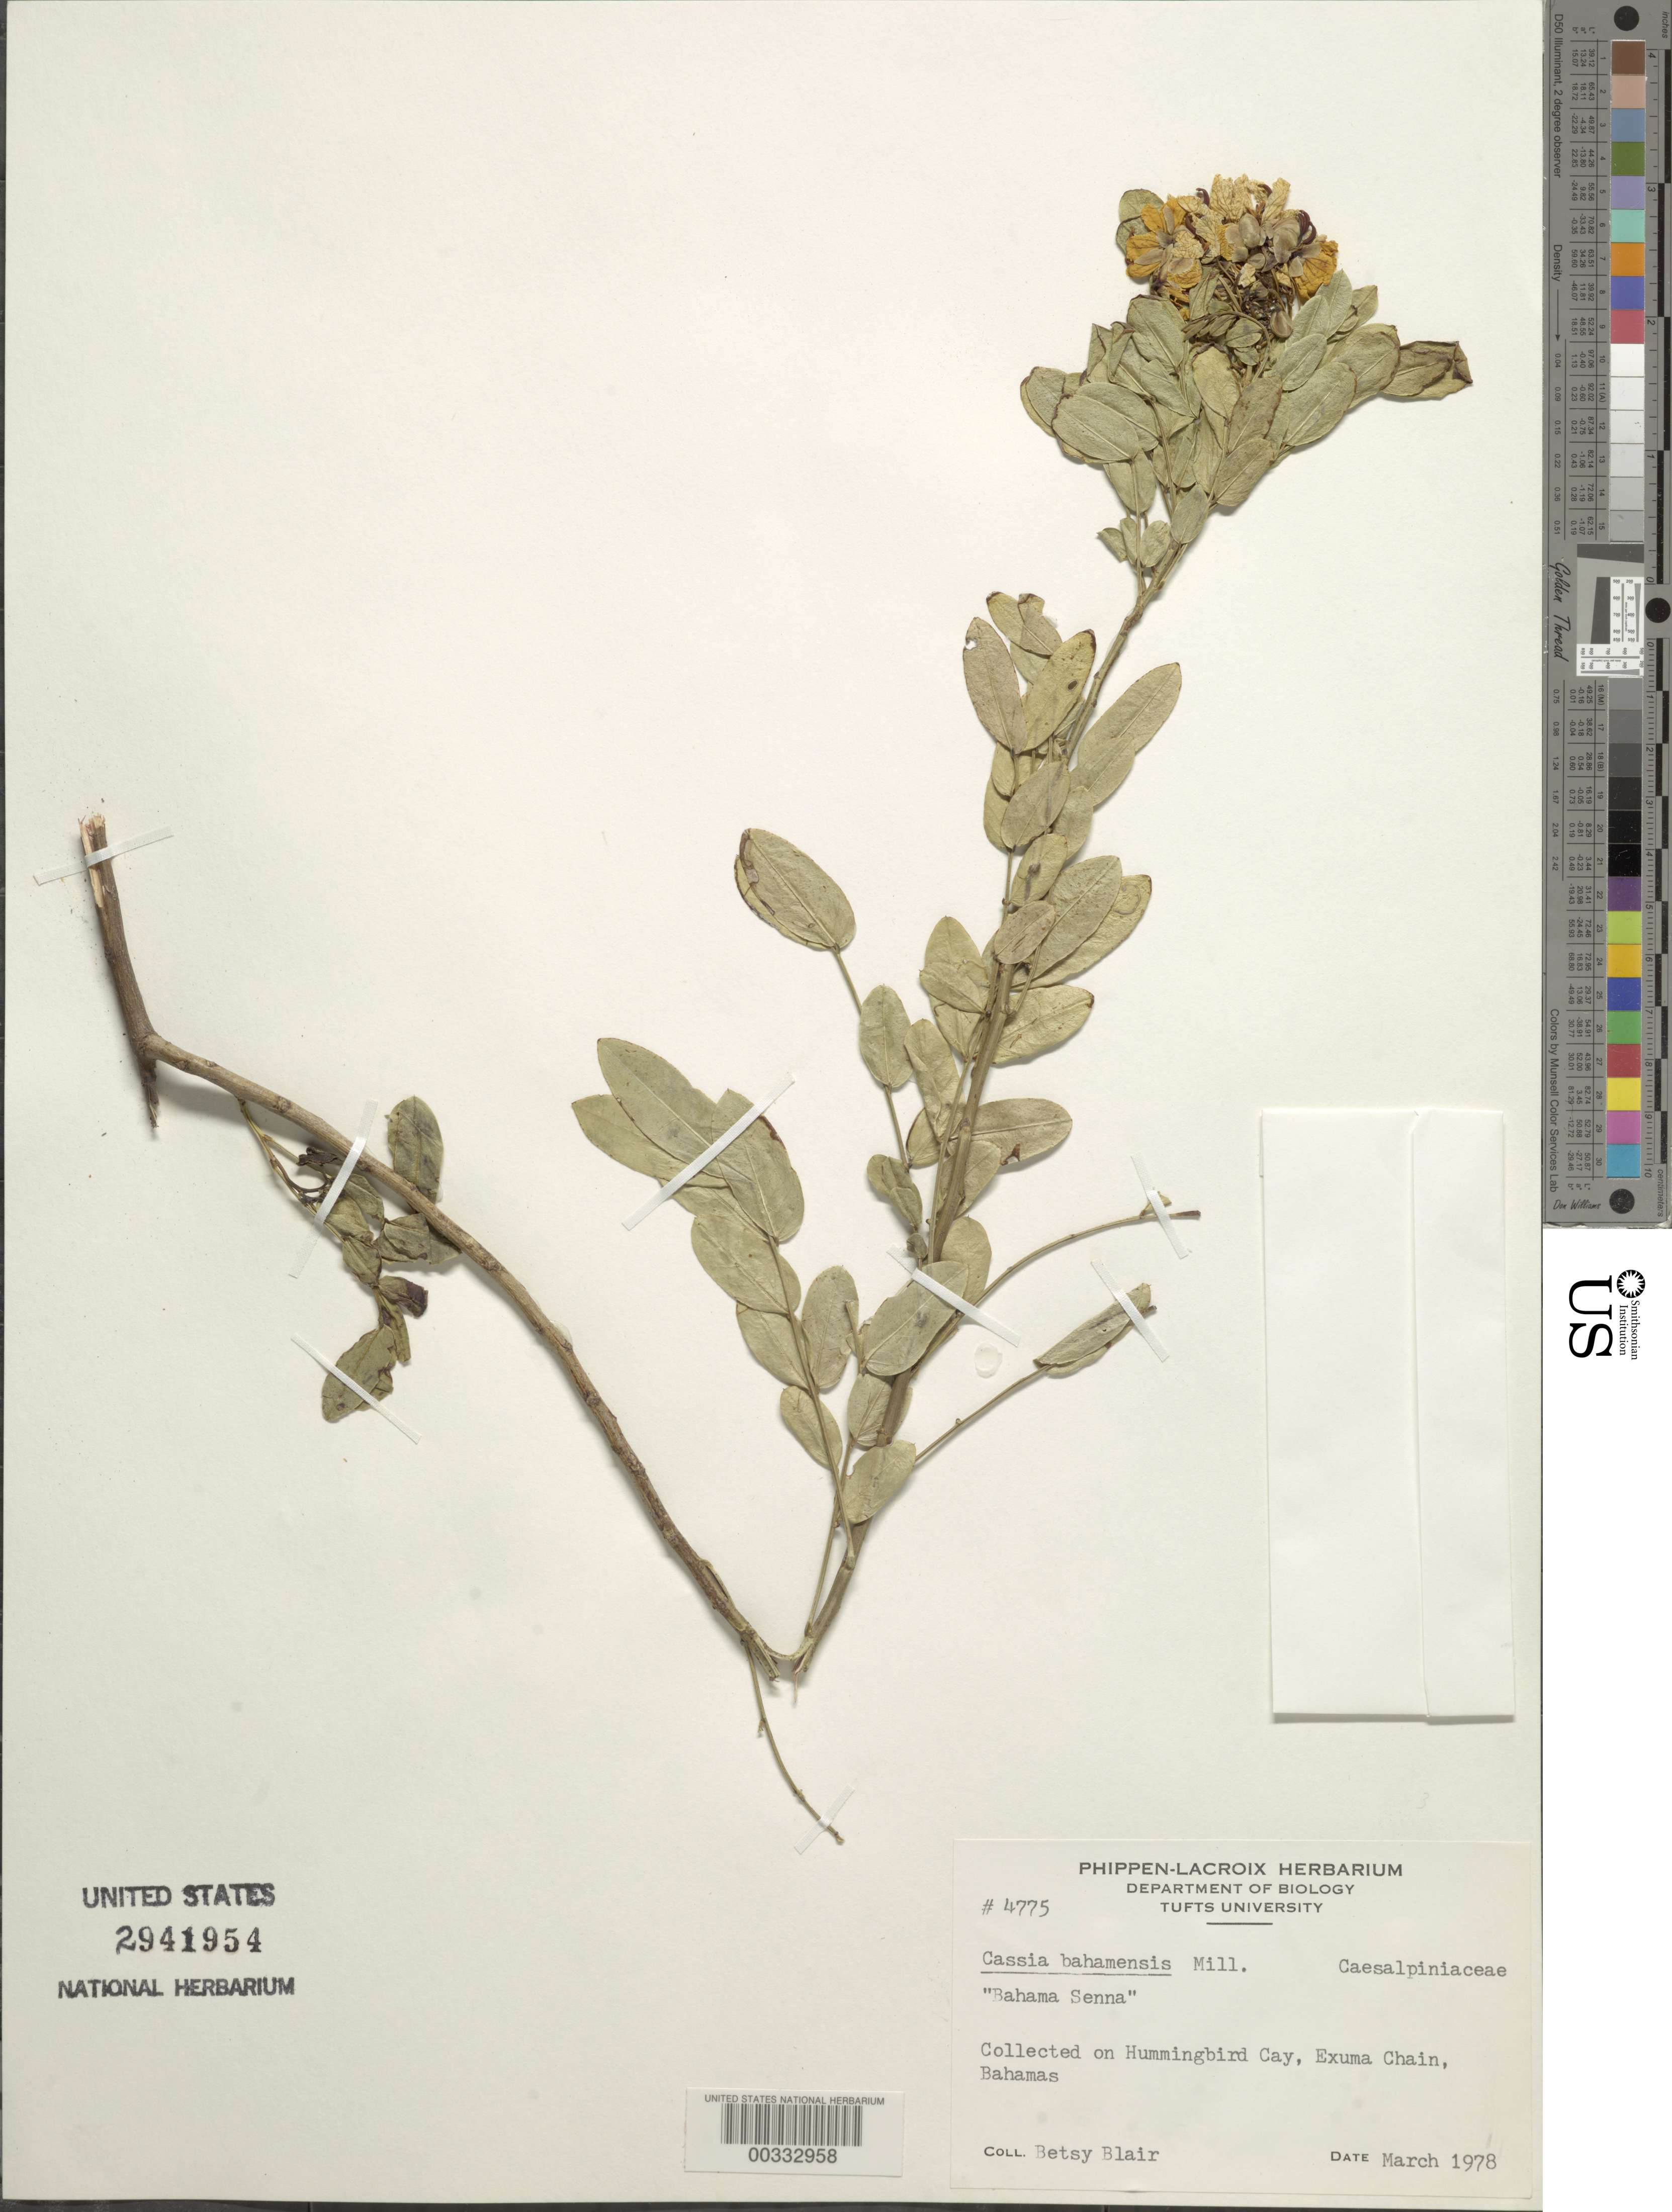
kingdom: Plantae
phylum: Tracheophyta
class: Magnoliopsida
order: Fabales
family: Fabaceae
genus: Senna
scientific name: Senna ligustrina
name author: (L.) H.S. Irwin & Barneby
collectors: B. Blair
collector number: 4775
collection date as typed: Mar 1978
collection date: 1978-03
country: Bahamas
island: Hummingbird Cay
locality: Hummingbird cay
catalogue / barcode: US 2941954